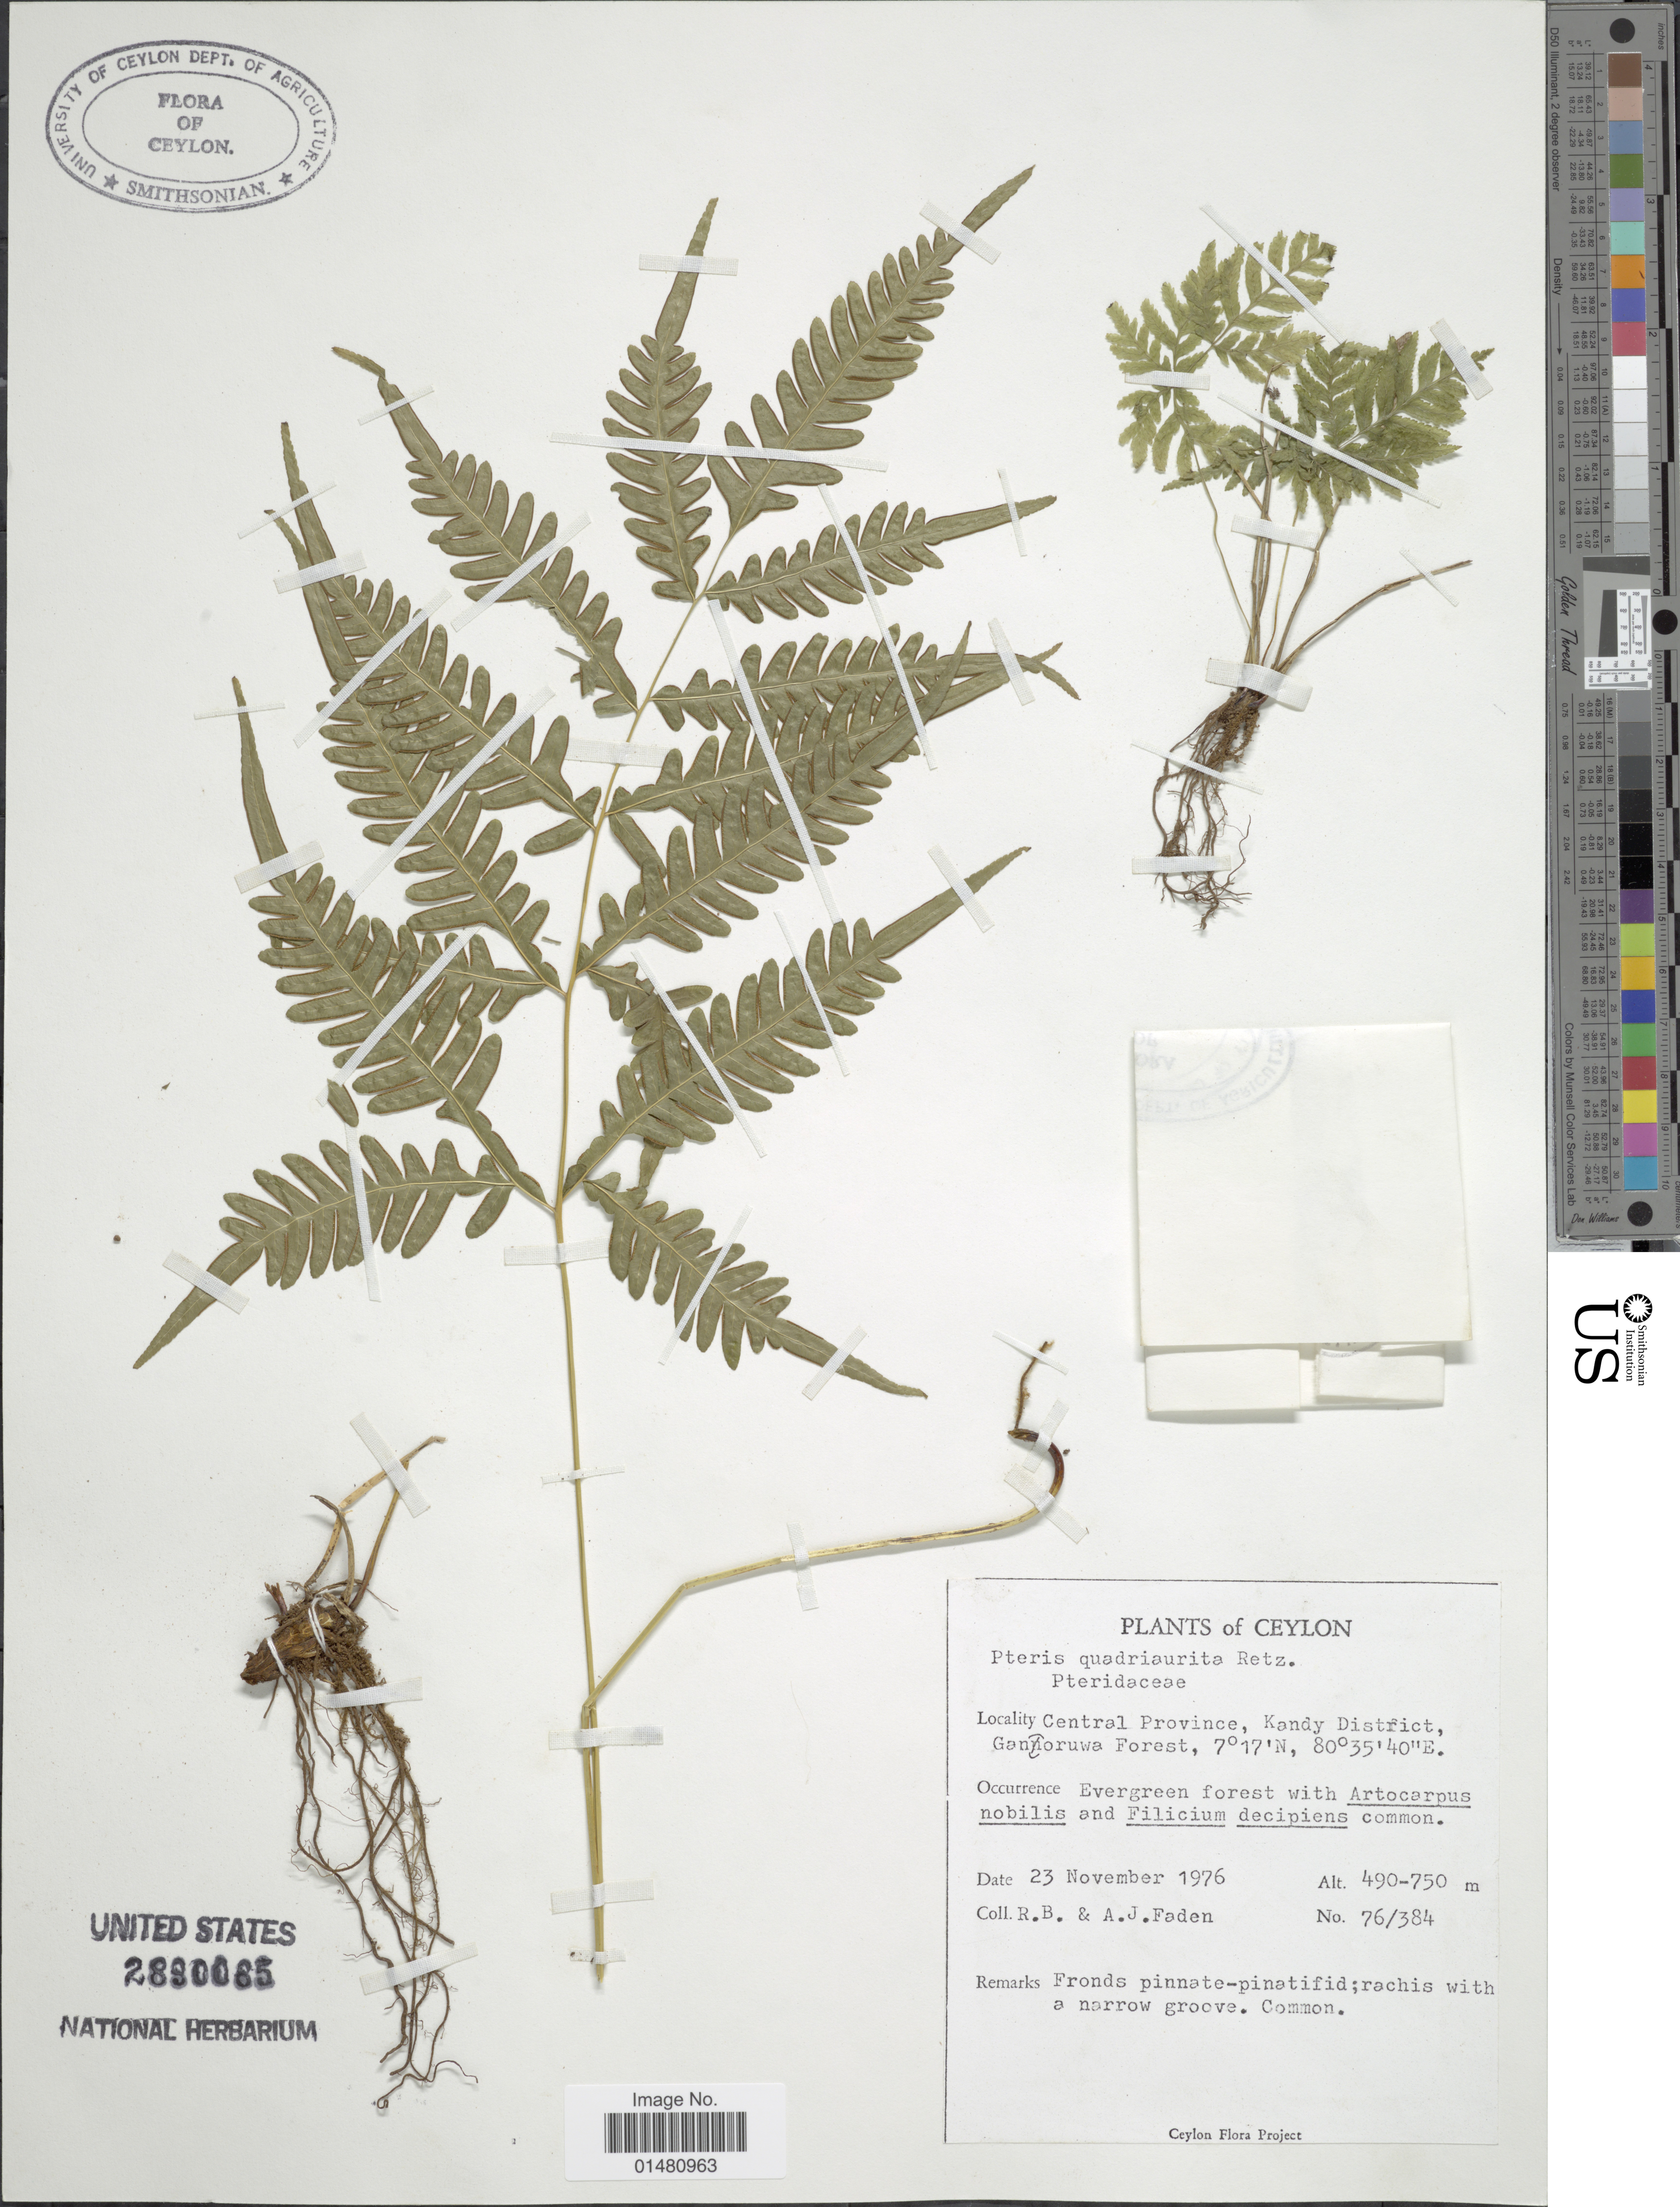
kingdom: Plantae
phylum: Tracheophyta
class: Polypodiopsida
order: Polypodiales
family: Pteridaceae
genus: Pteris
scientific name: Pteris quadriaurita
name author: Retz.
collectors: R. B. Faden & A. J. Faden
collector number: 76/384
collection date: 1976-11-23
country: Sri Lanka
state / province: Central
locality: Ceylon, Kandy Dsitrict, Ganoruwa Forest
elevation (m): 490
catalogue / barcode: US 2830085